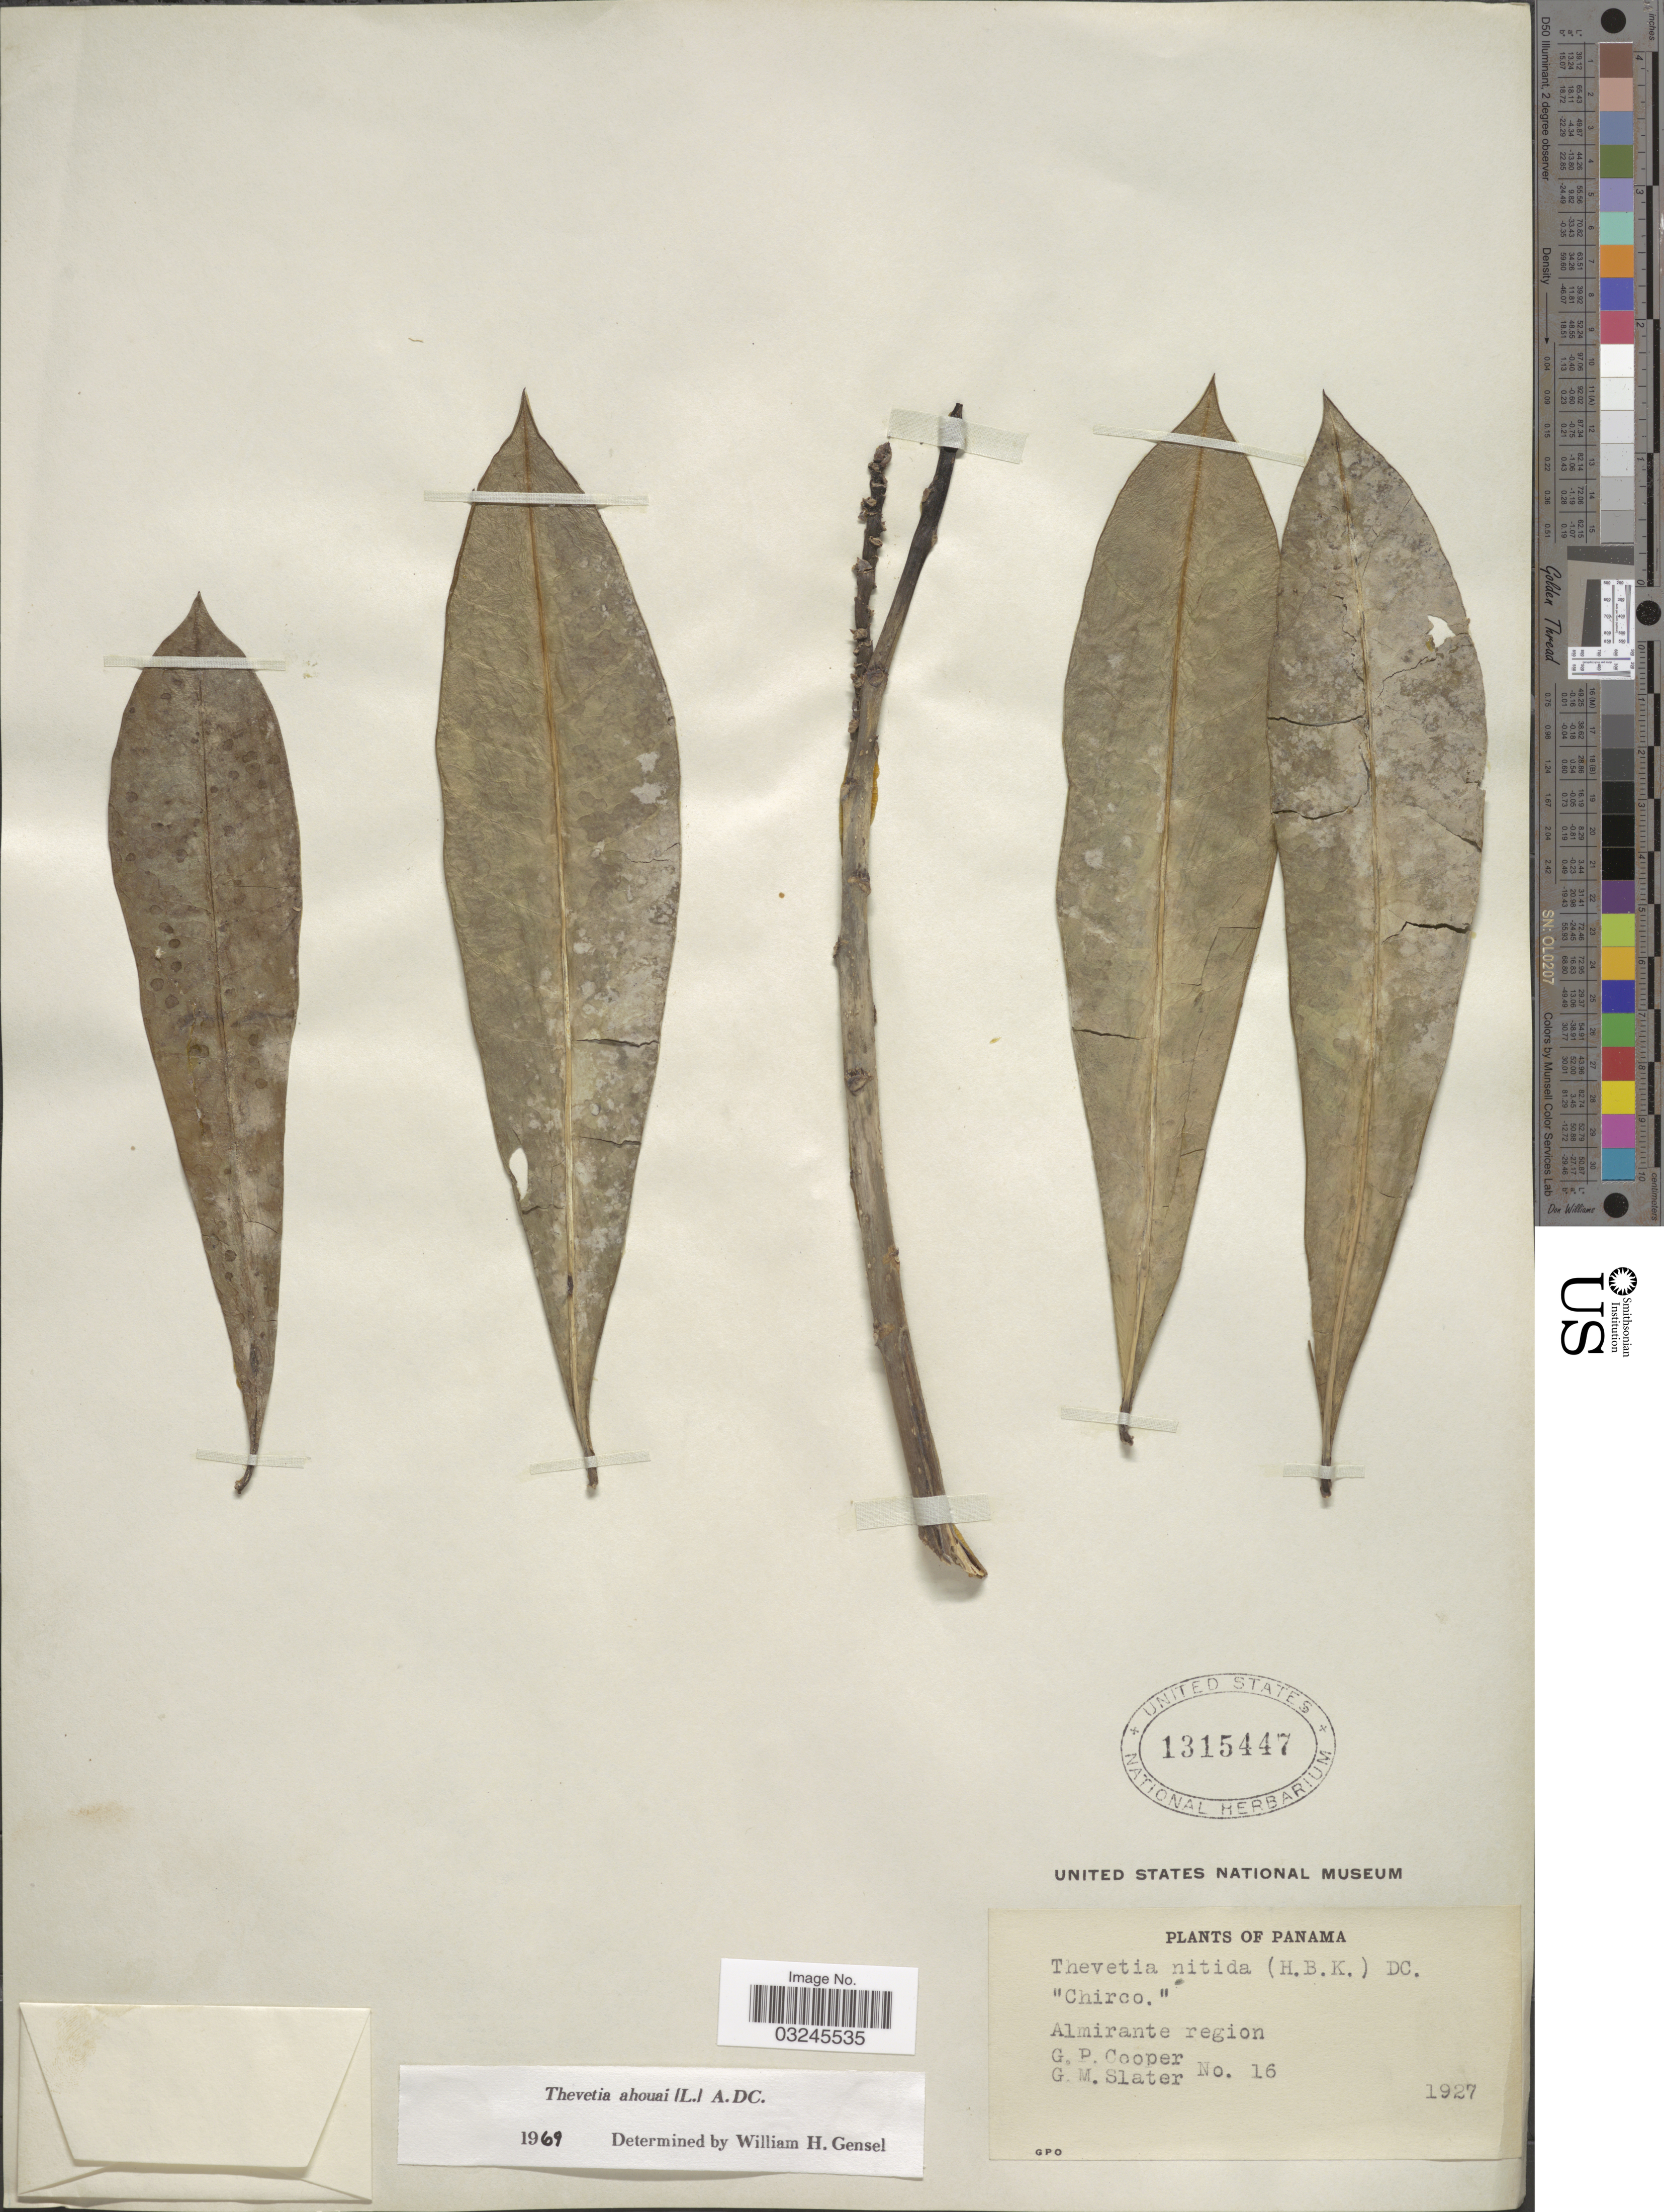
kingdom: Plantae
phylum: Tracheophyta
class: Magnoliopsida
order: Gentianales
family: Apocynaceae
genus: Thevetia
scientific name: Thevetia ahouai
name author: (L.) A. DC.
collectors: G. Cooper & G. Slater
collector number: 16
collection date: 1927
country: Panama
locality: Almirante region.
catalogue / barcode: US 1315447